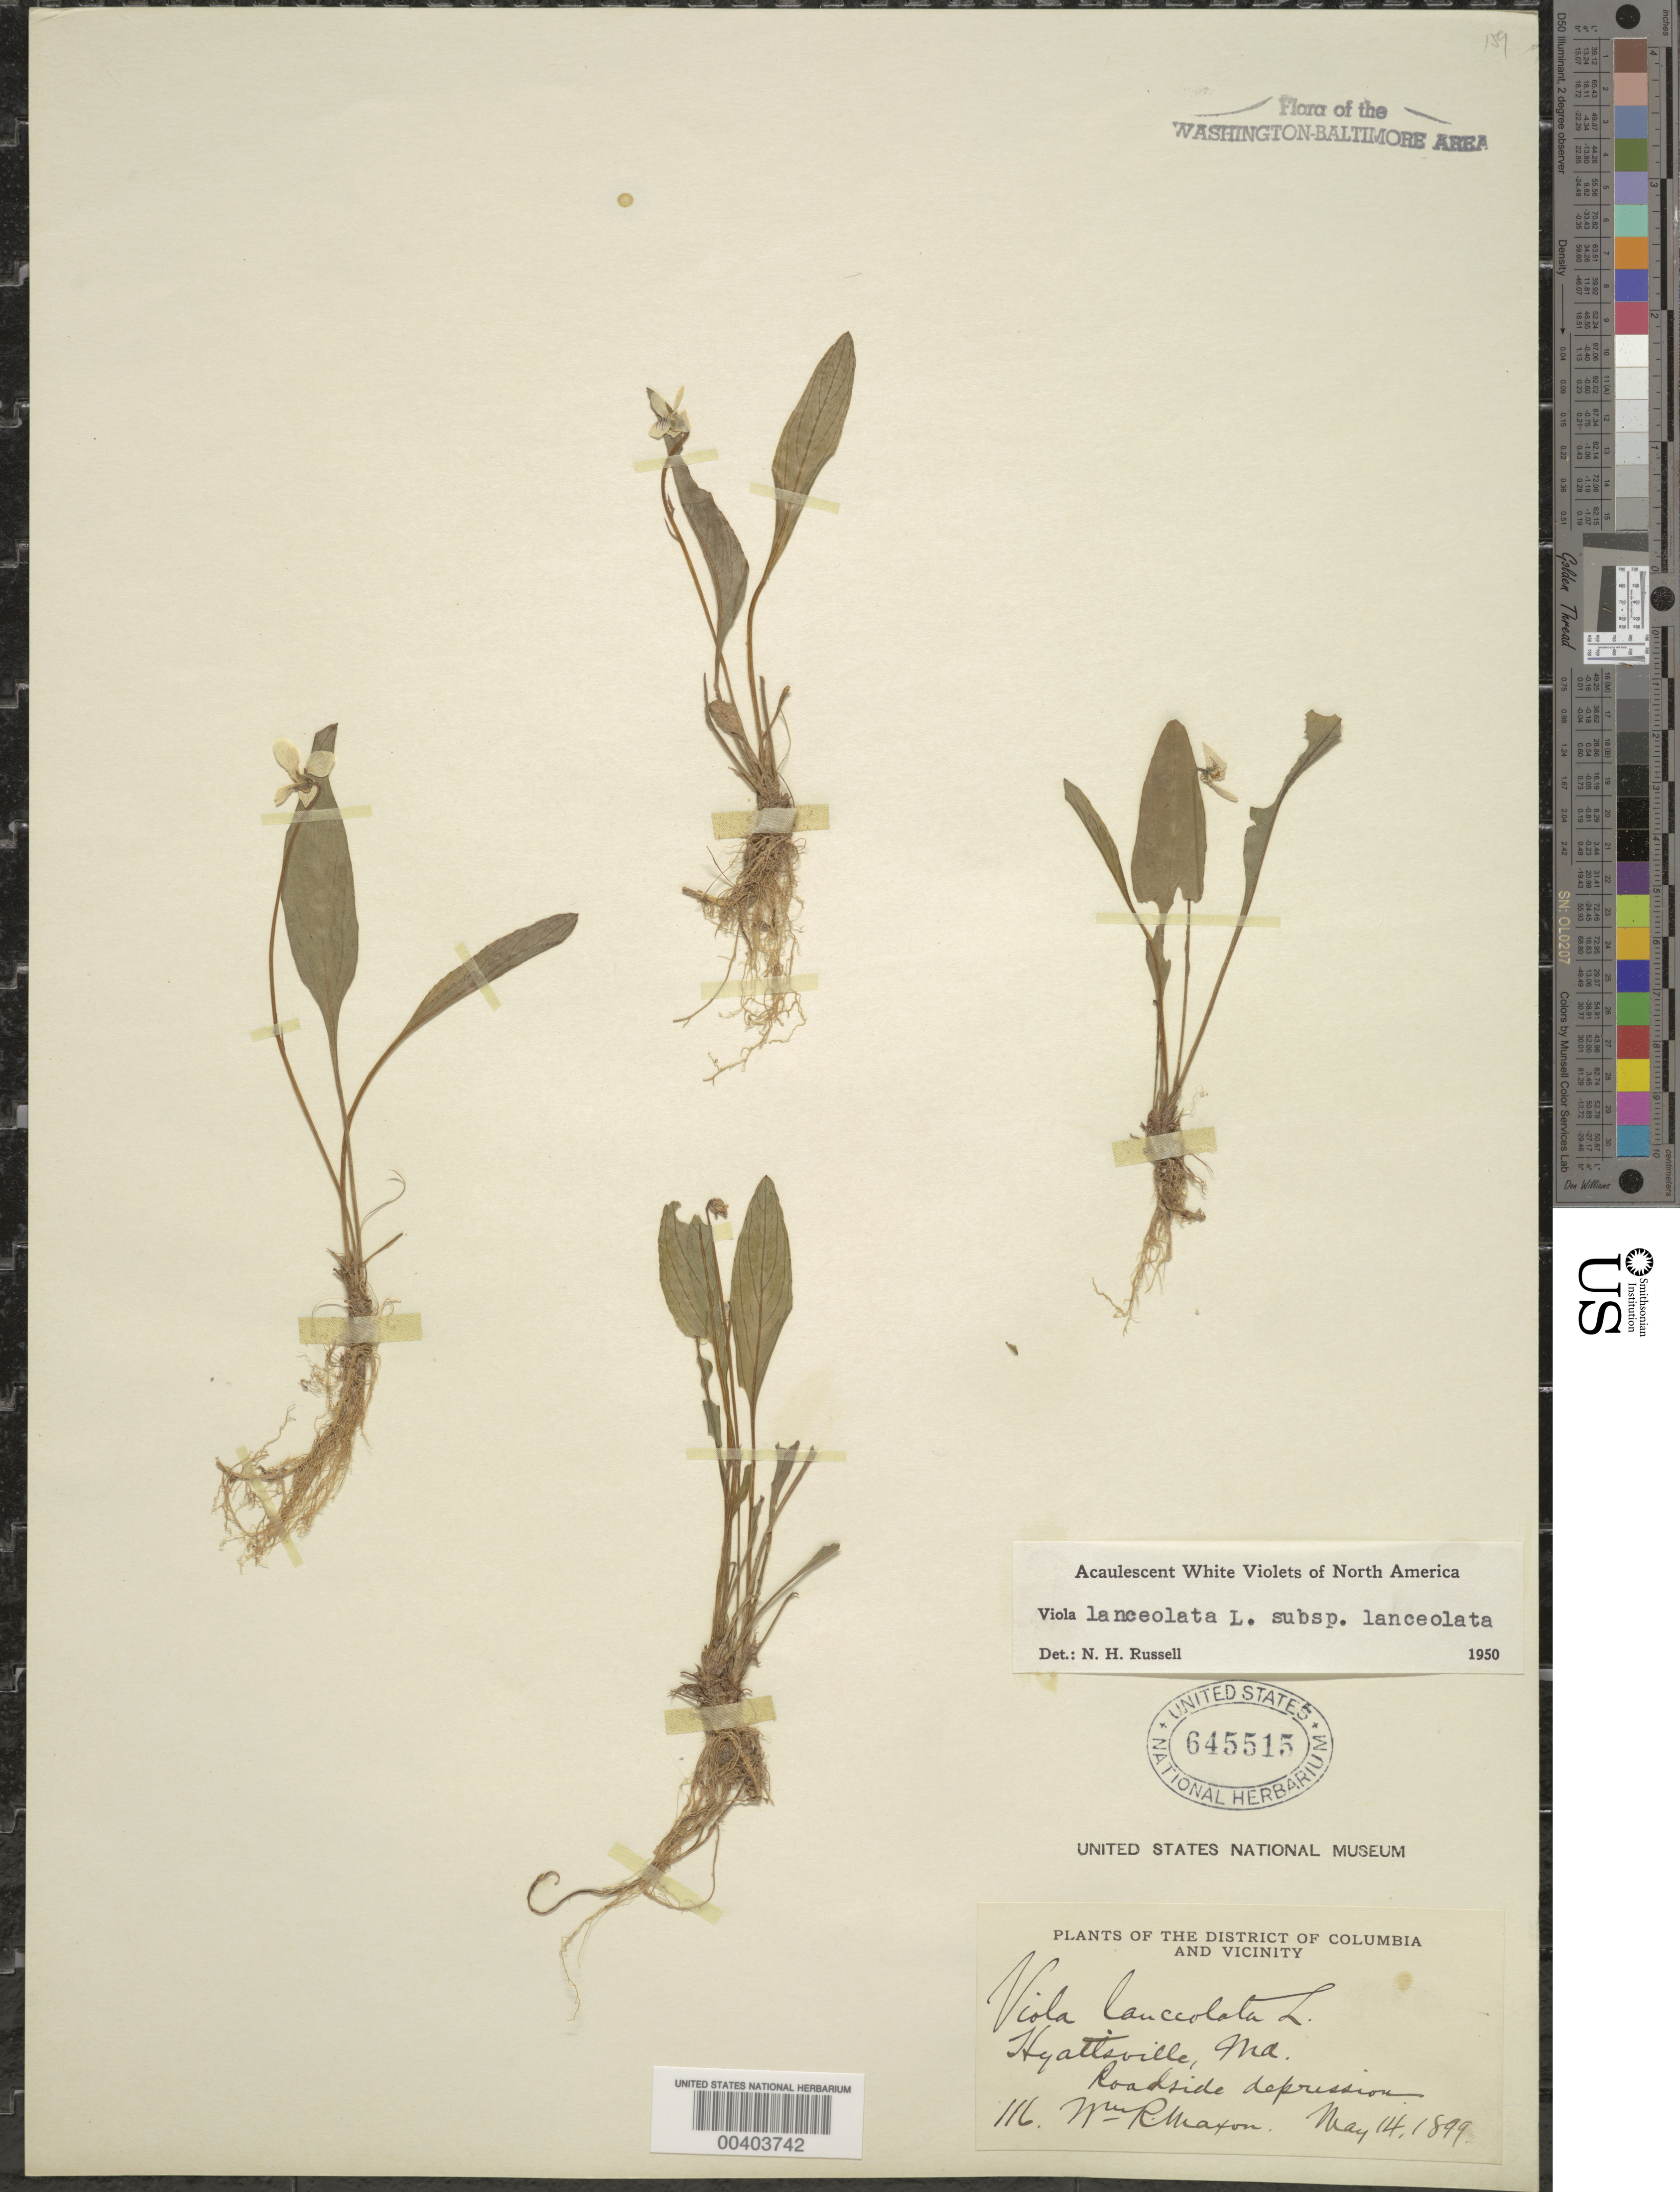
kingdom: Plantae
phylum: Tracheophyta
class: Magnoliopsida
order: Malpighiales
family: Violaceae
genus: Viola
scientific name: Viola lanceolata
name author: L.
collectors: W. R. Maxon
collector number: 116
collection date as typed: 14 May 1899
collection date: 1899-05-14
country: United States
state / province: Maryland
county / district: Prince George's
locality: Hyattsville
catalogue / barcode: US 645515